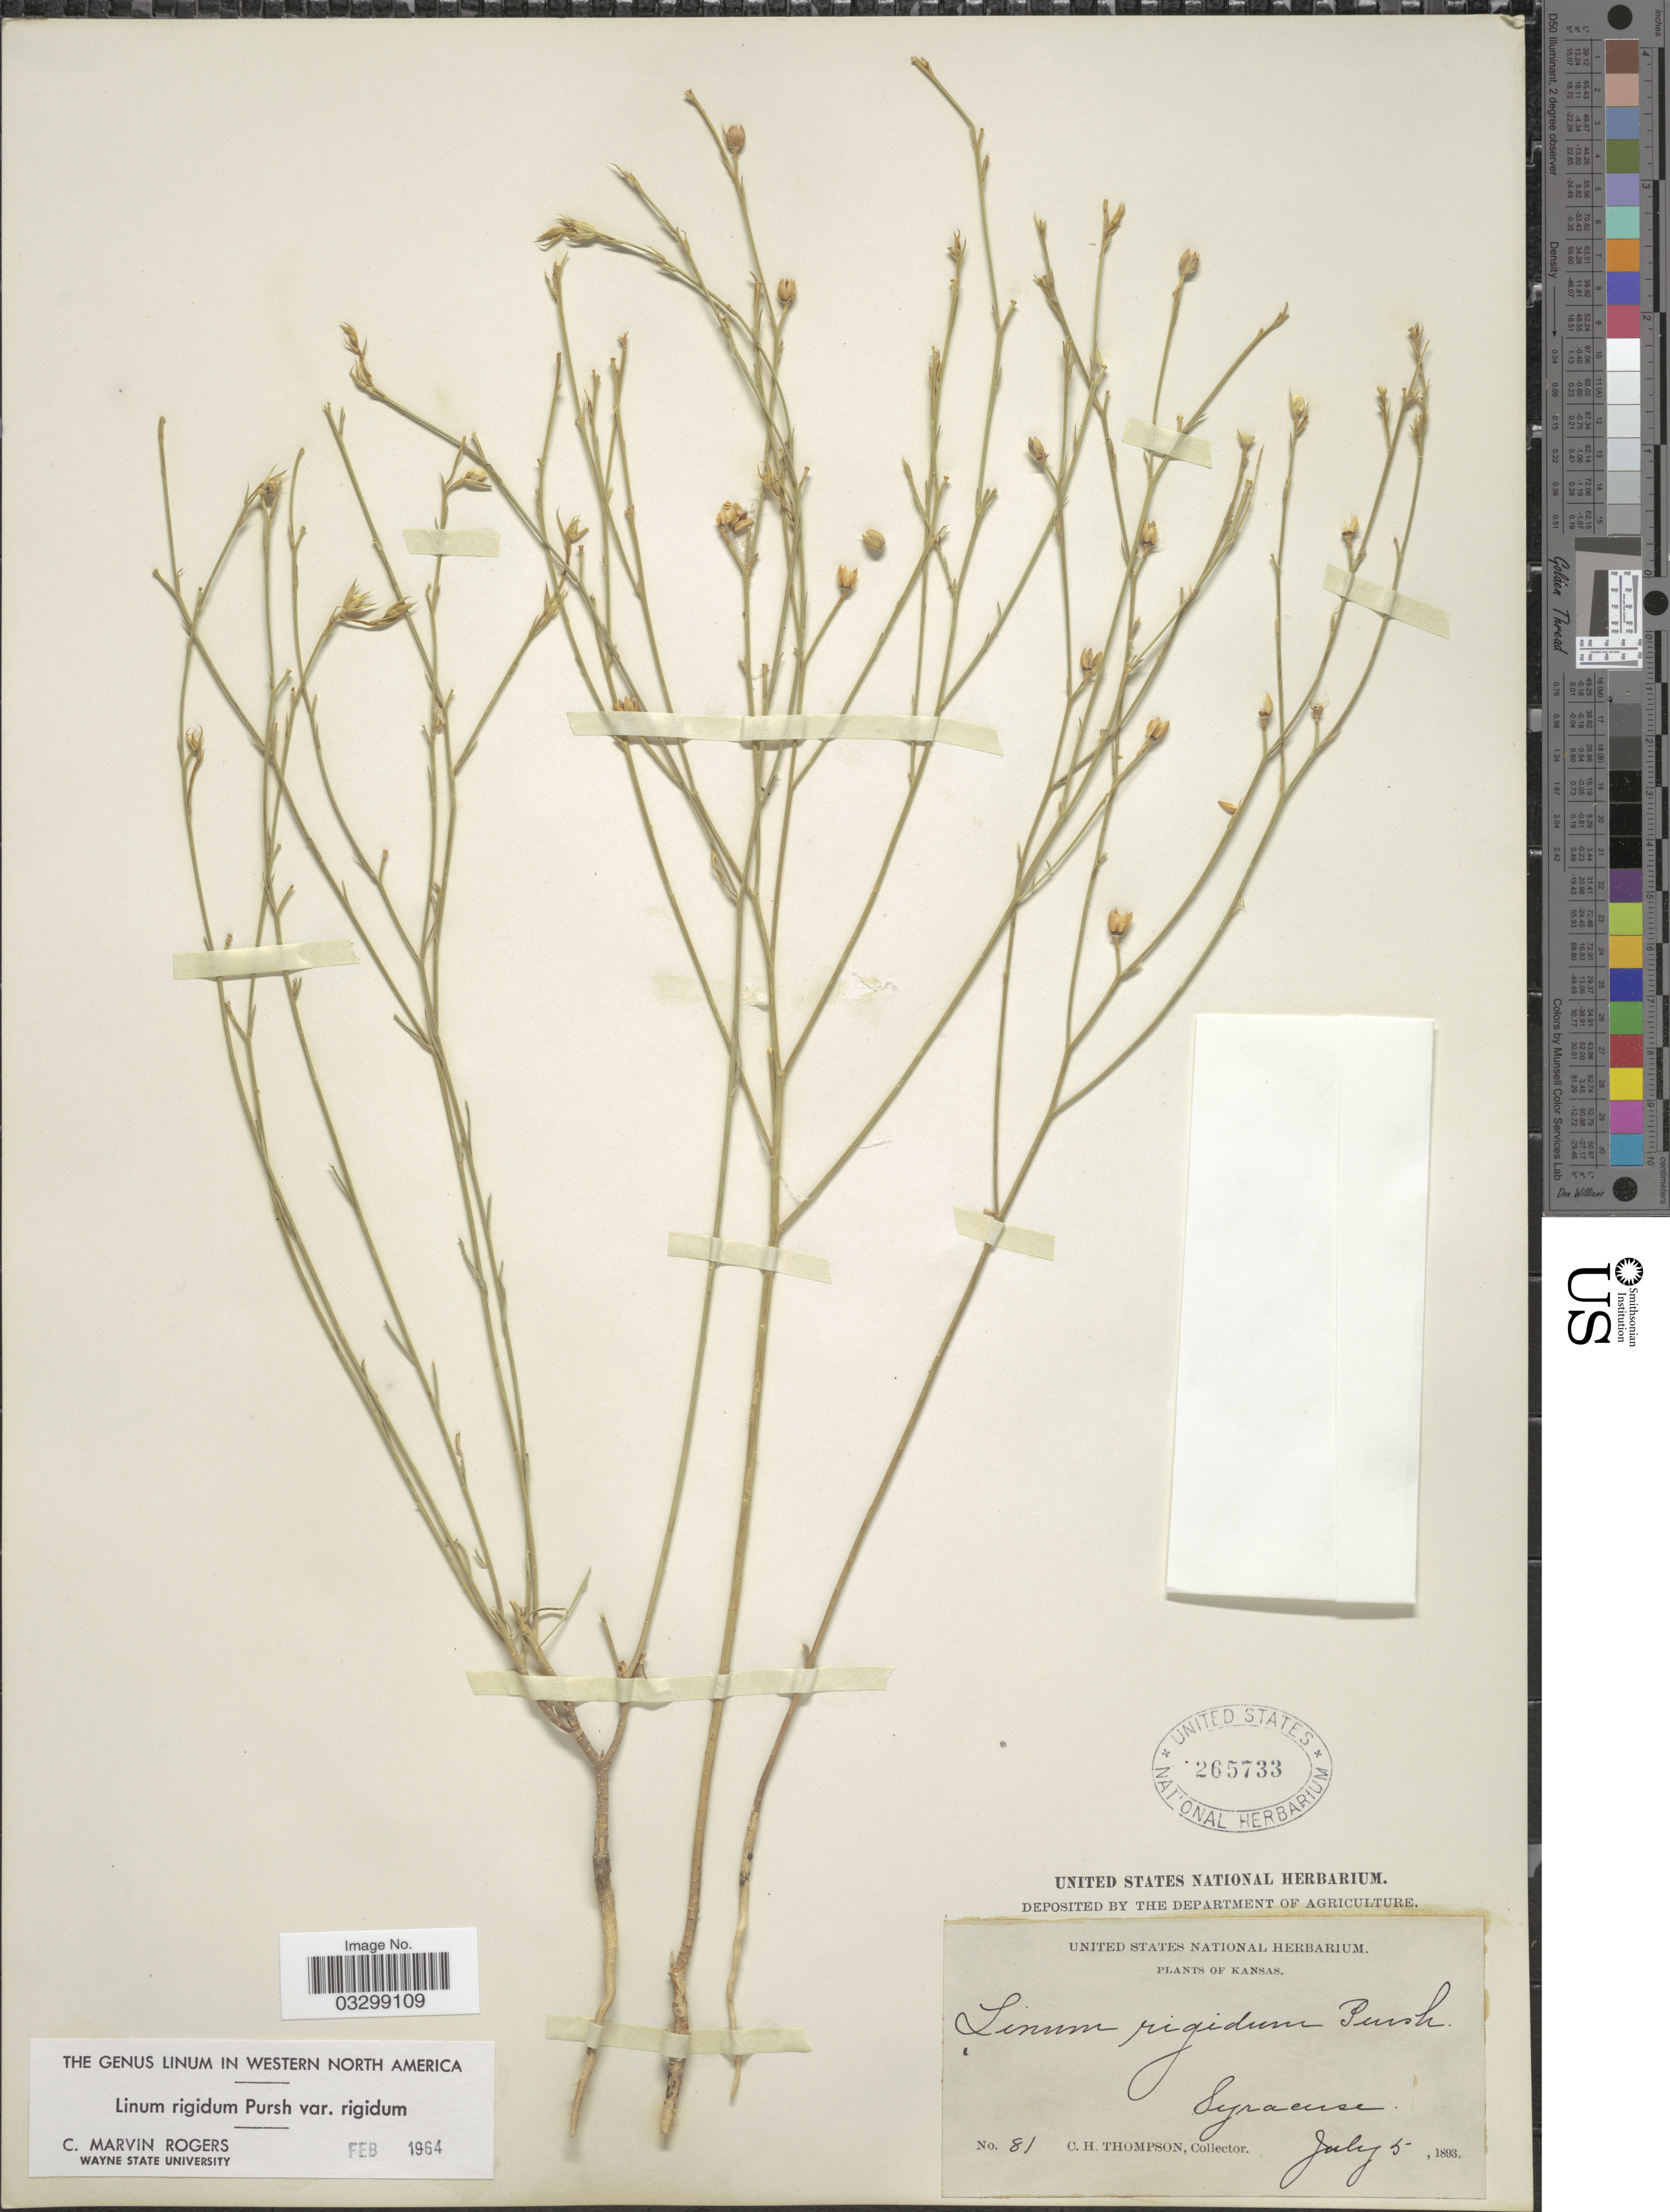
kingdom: Plantae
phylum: Tracheophyta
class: Magnoliopsida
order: Malpighiales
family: Linaceae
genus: Linum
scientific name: Linum rigidum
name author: Pursh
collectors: C. H. Thompson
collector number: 81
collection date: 1893-07-05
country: United States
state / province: Kansas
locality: Syracuse.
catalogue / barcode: US 265733